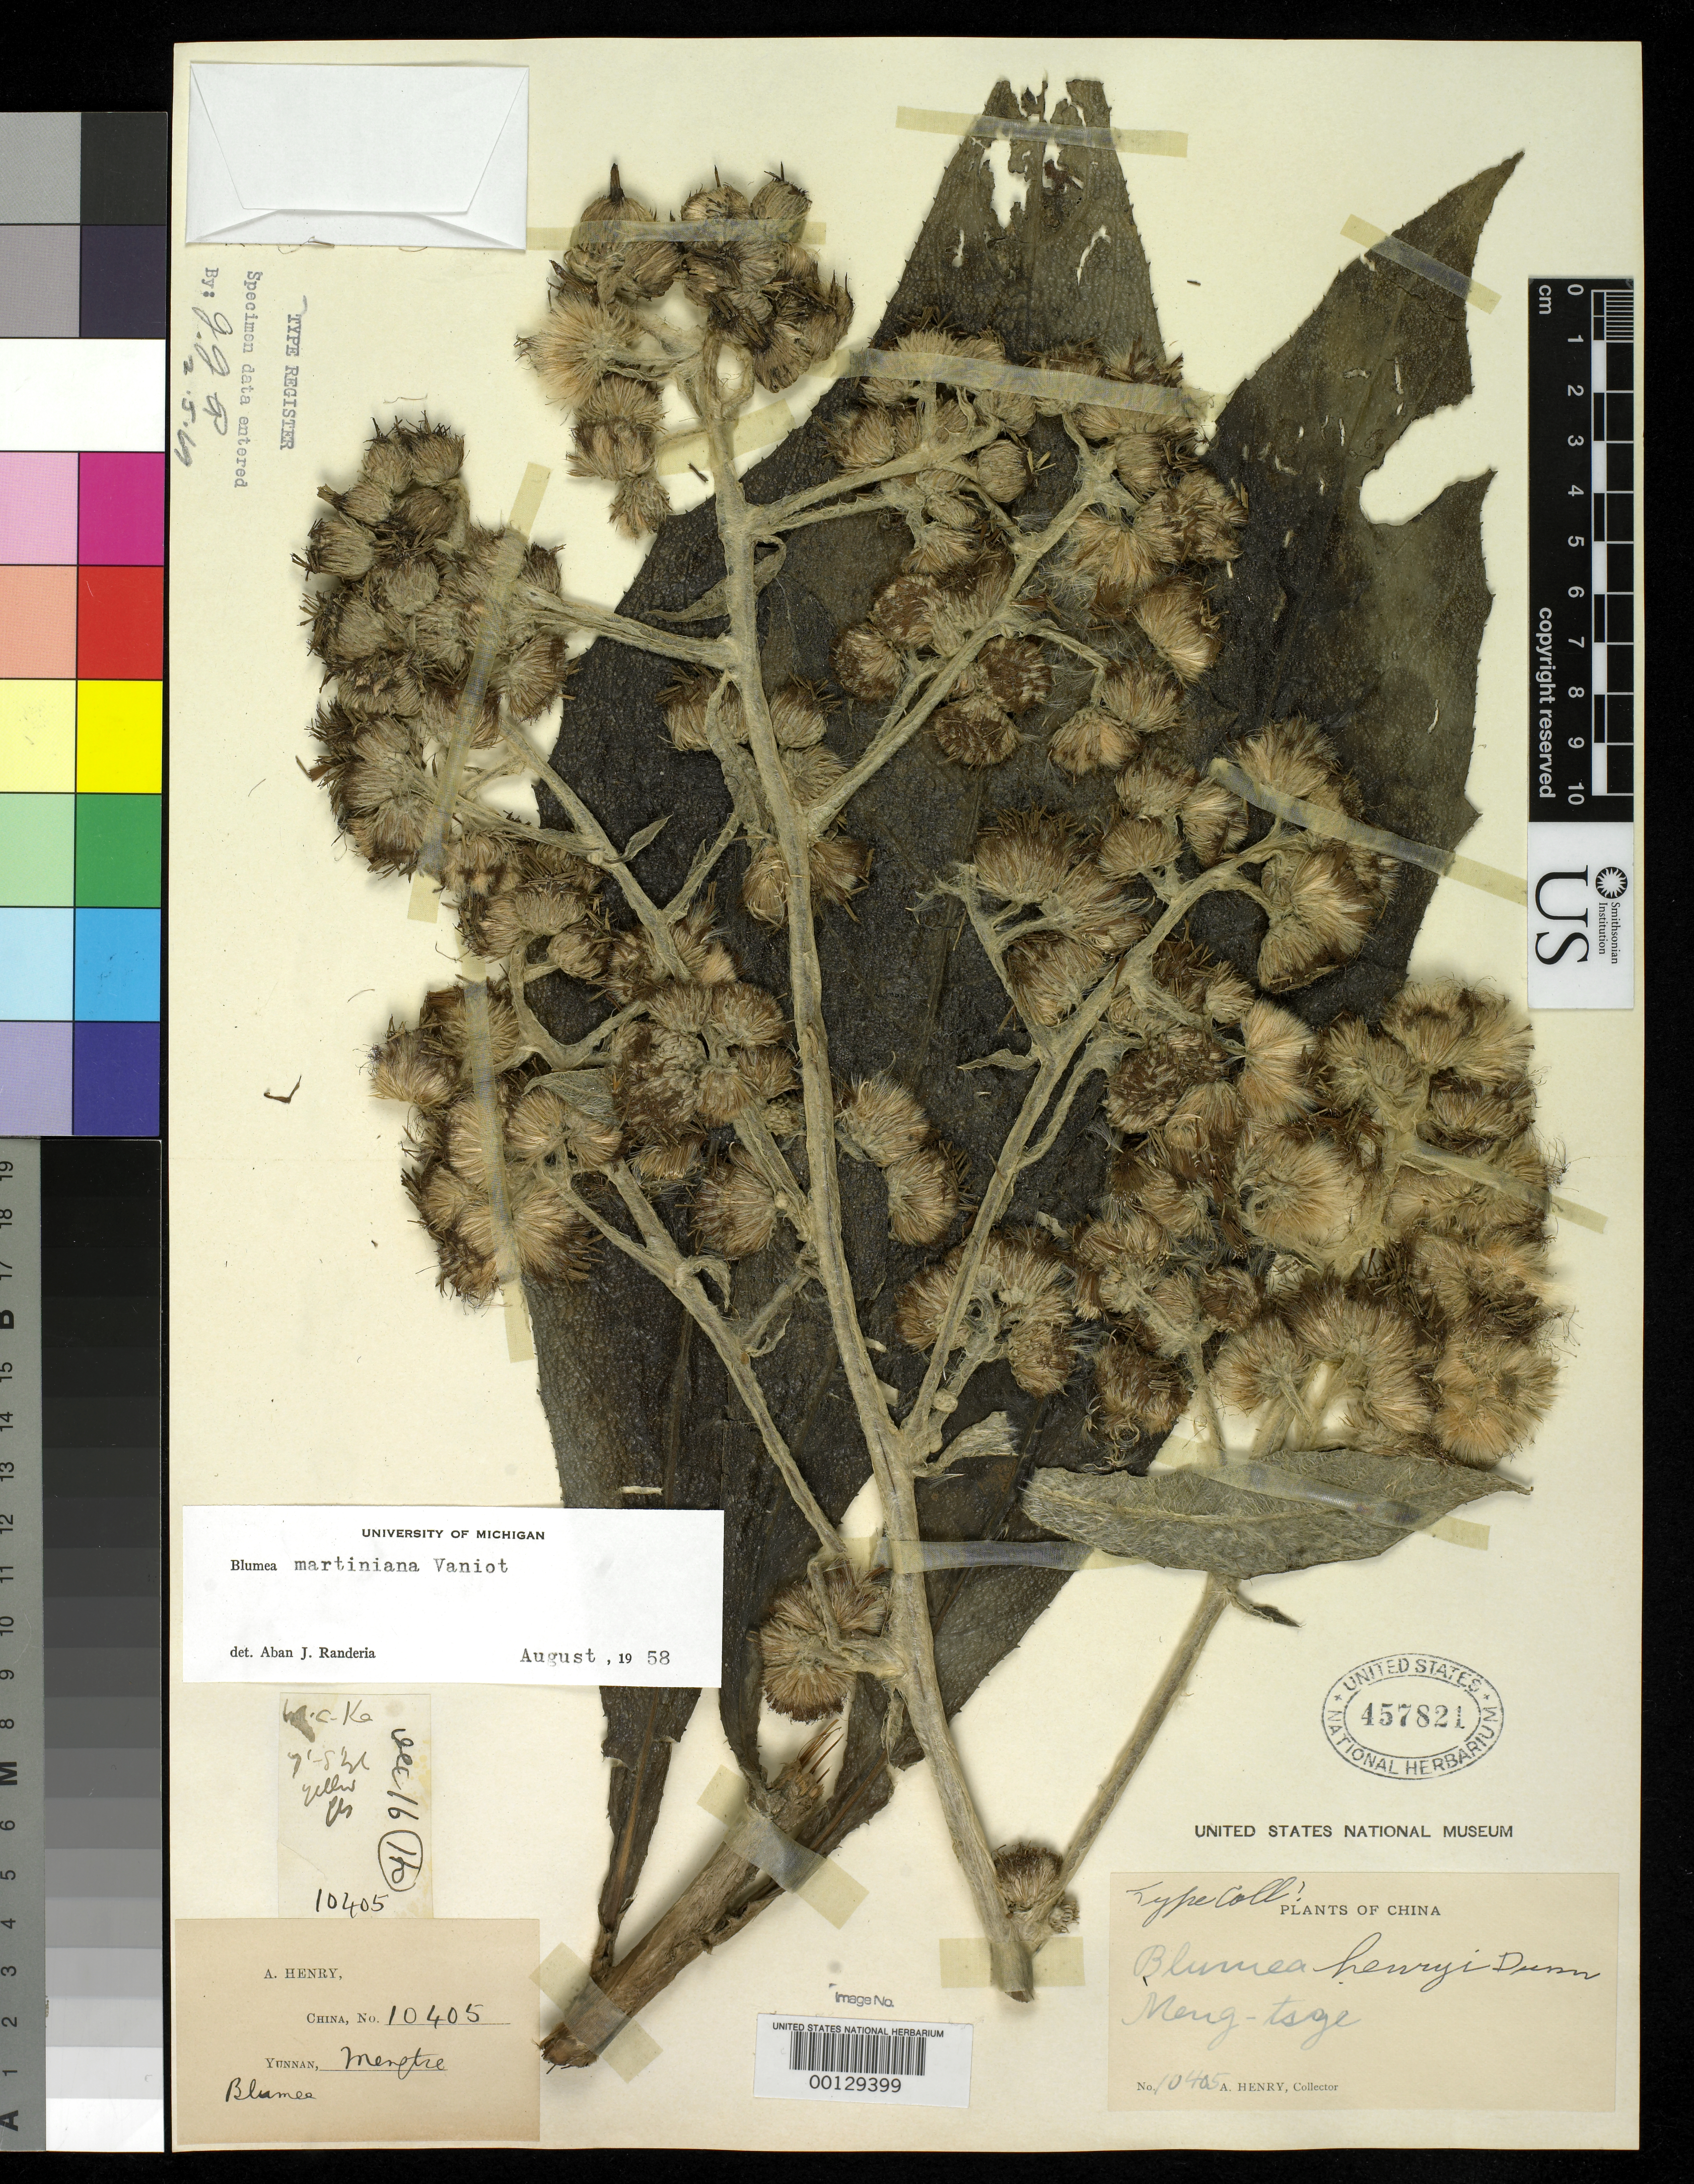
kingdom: Plantae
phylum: Tracheophyta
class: Magnoliopsida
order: Asterales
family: Asteraceae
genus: Blumea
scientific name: Blumea henryi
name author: Dunn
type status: Isosyntype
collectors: A. Henry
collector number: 10405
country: China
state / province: Yunnan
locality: Yunnan, Mengtze.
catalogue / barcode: US 457821